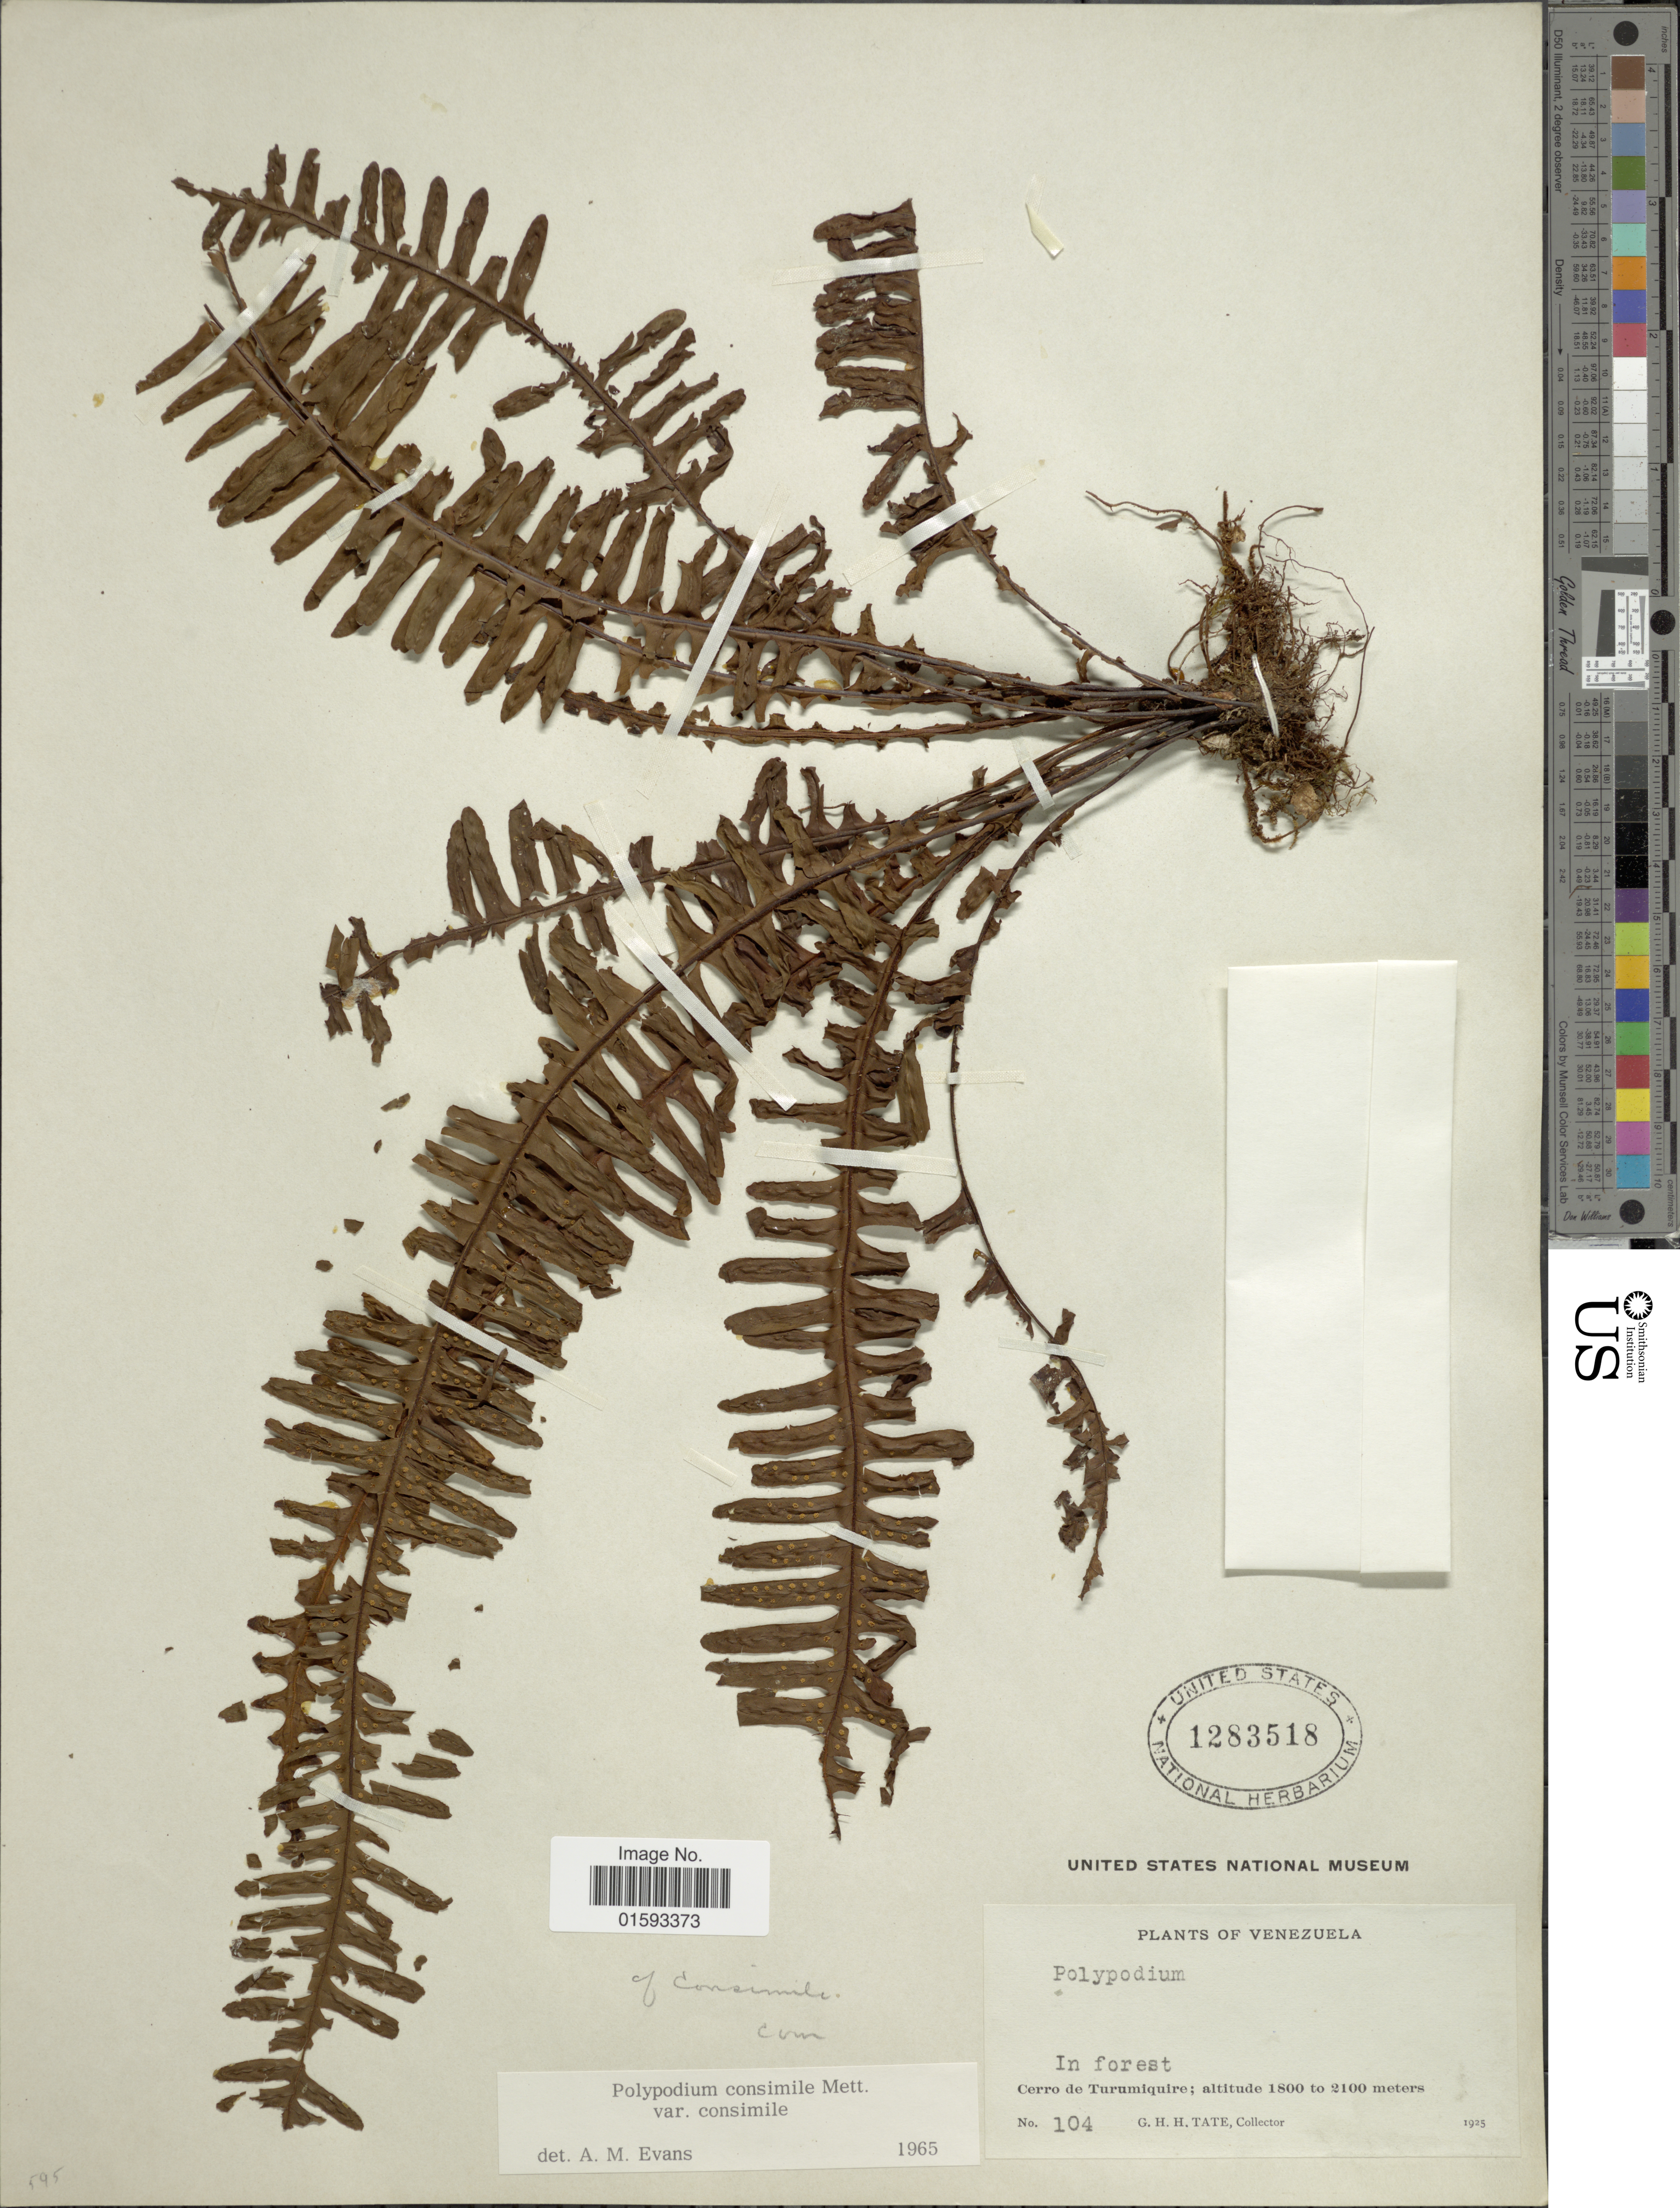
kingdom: Plantae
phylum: Tracheophyta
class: Polypodiopsida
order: Polypodiales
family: Polypodiaceae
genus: Pecluma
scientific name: Pecluma consimilis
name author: (Mett.) M.G. Price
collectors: G. H. H.Tate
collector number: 104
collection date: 1925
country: Venezuela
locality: In forest, Cerro de Turumiquire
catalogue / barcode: US 1283518